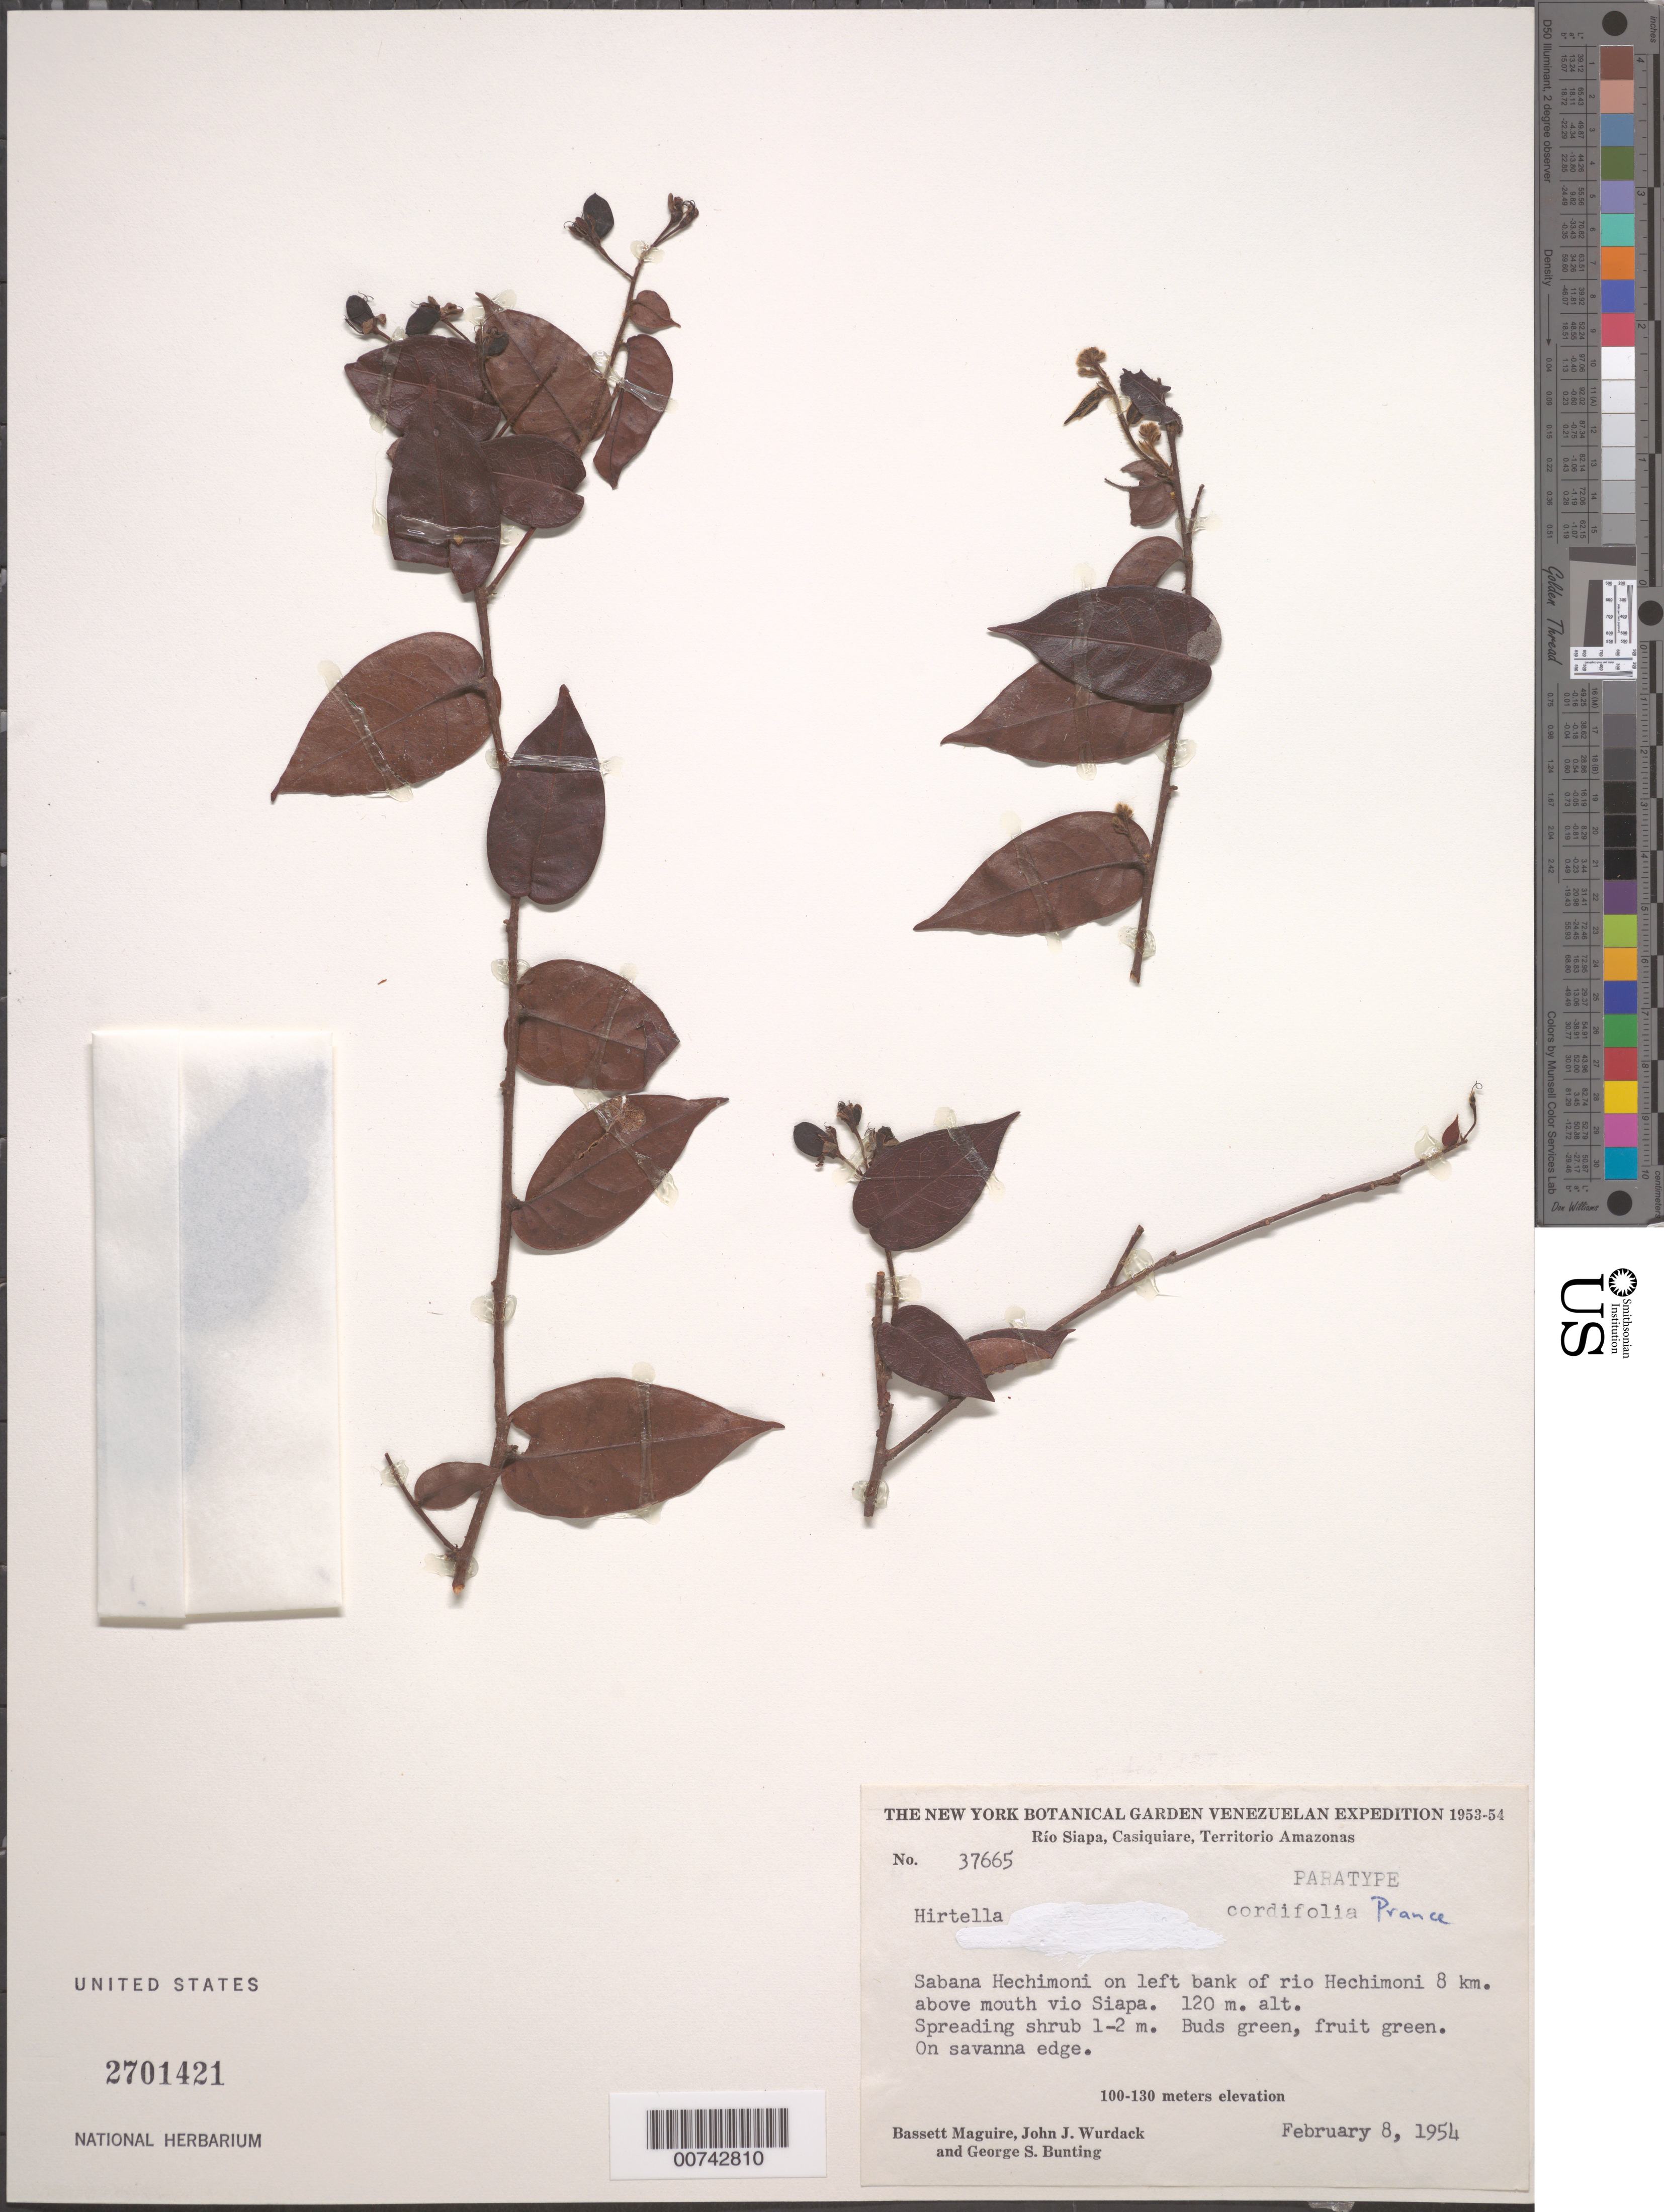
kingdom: Plantae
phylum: Tracheophyta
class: Magnoliopsida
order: Malpighiales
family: Chrysobalanaceae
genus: Hirtella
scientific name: Hirtella cordifolia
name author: Prance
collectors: B. Maguire, J. J. Wurdack & G. S. Bunting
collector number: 37665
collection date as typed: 8-Feb-54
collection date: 1954-02-08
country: Venezuela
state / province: Amazonas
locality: Sabana Hechimoni, 8 km above mouth of Caño Hechimoni; Río Siapa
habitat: Savanna edge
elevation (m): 120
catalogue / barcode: US 2701421